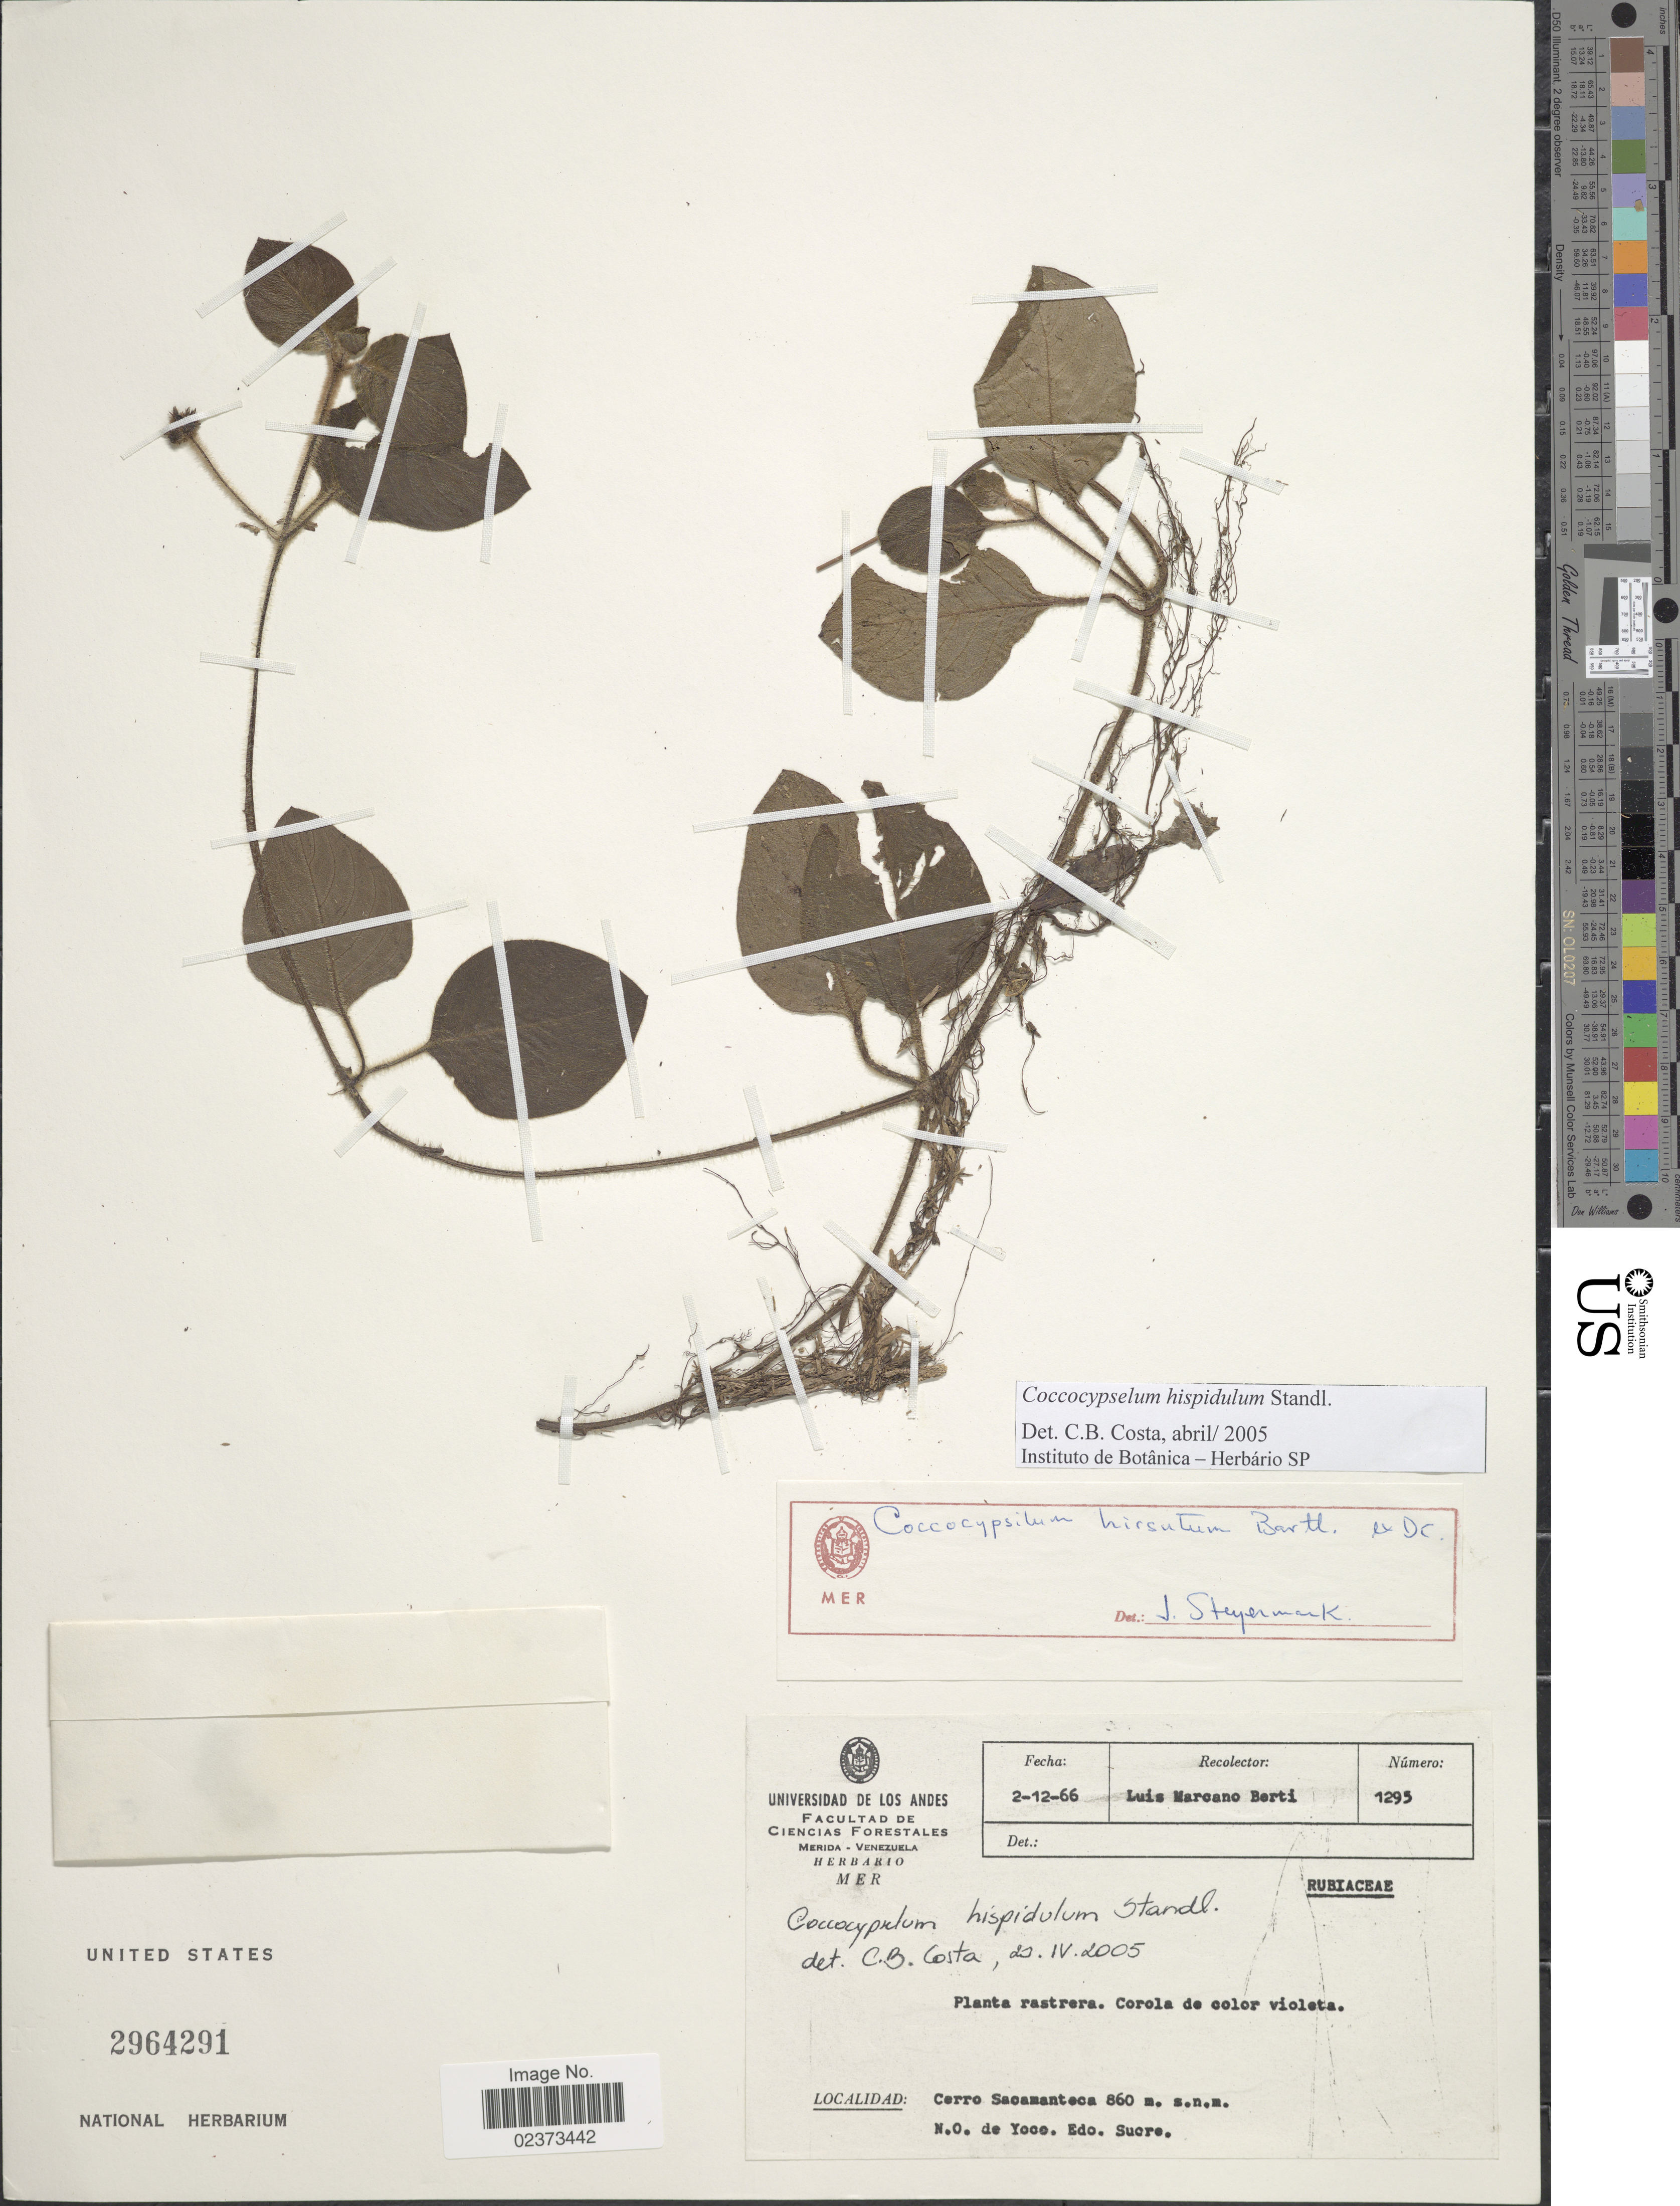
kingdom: Plantae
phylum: Tracheophyta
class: Magnoliopsida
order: Gentianales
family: Rubiaceae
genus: Coccocypselum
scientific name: Coccocypselum hispidulum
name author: (Standl.) Standl.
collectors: L. Marcano-Berti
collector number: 1295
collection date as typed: Transcribed d/m/y: 2/12/66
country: Venezuela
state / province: Sucre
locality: Cerro Sacamanteca, s.n.m. N.O. de Yoco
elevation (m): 860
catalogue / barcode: US 2964291